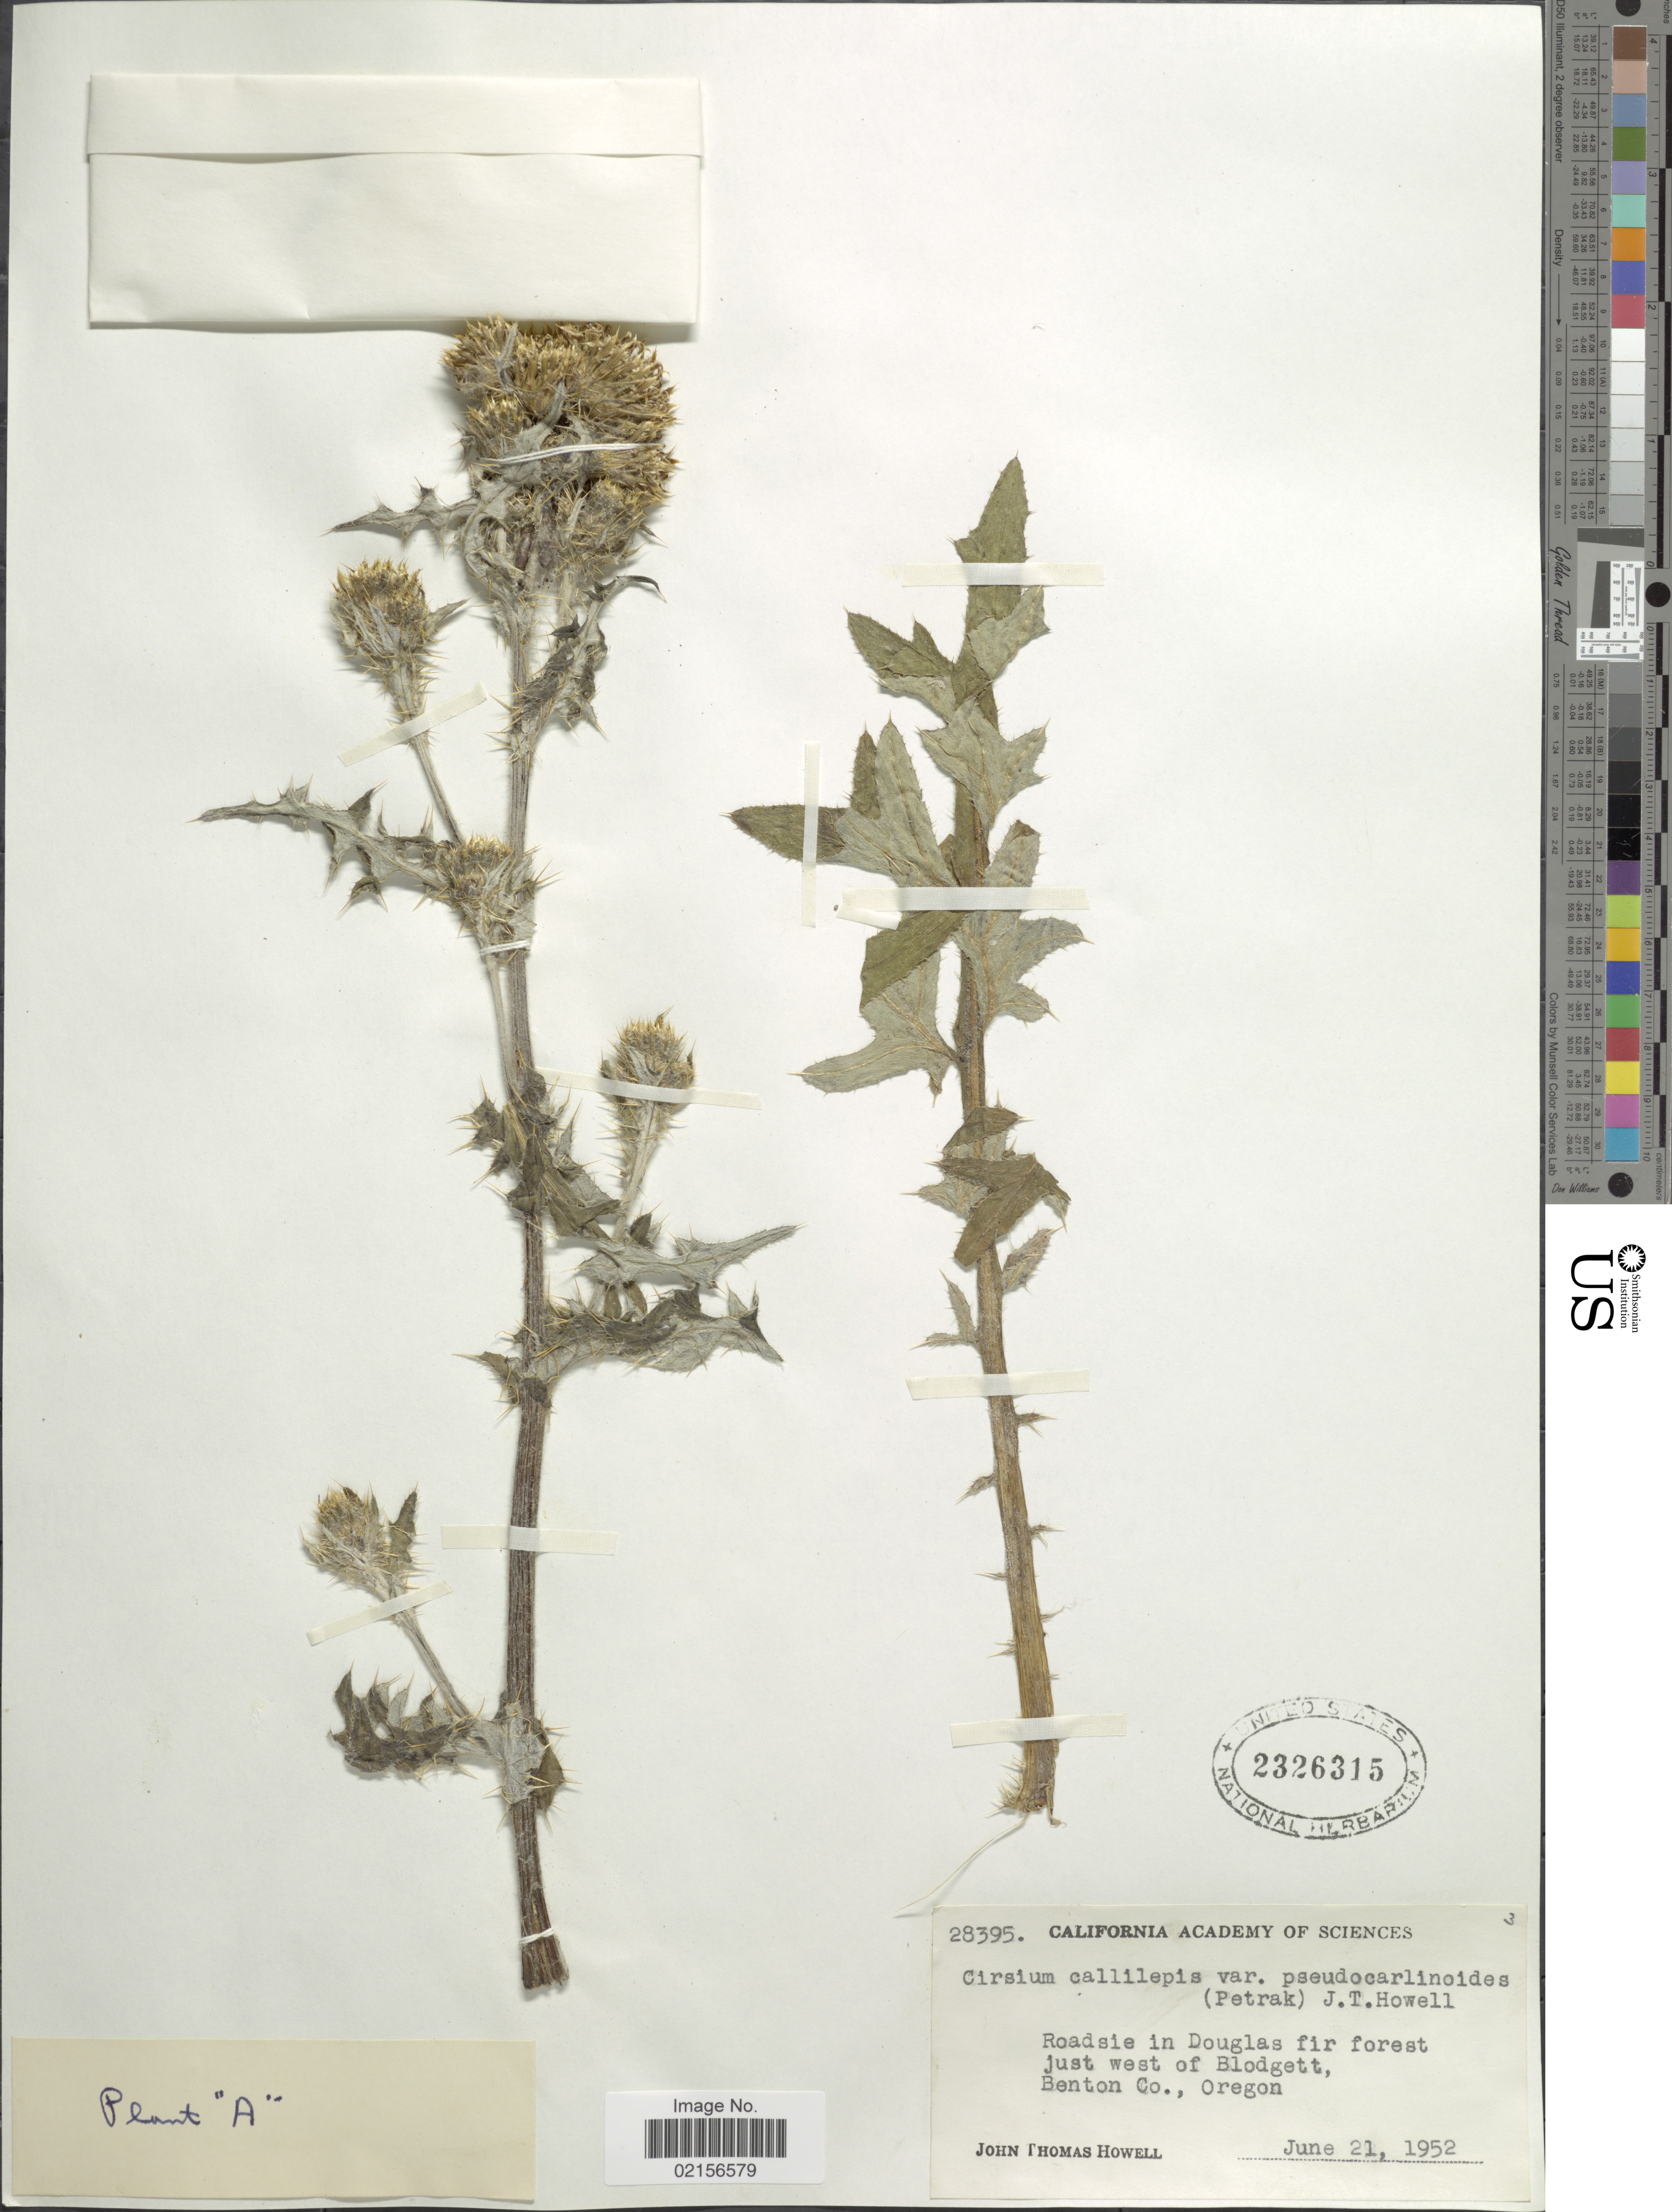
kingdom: Plantae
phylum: Tracheophyta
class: Magnoliopsida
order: Asterales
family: Asteraceae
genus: Cirsium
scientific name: Cirsium remotifolium var. odontolepis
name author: Petr.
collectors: J. T. Howell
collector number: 28395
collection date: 1952-06-21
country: United States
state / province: Oregon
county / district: Benton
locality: Roadsie in Douglas fir forest just west of Blodgett, Benton Co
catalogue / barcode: US 2326315